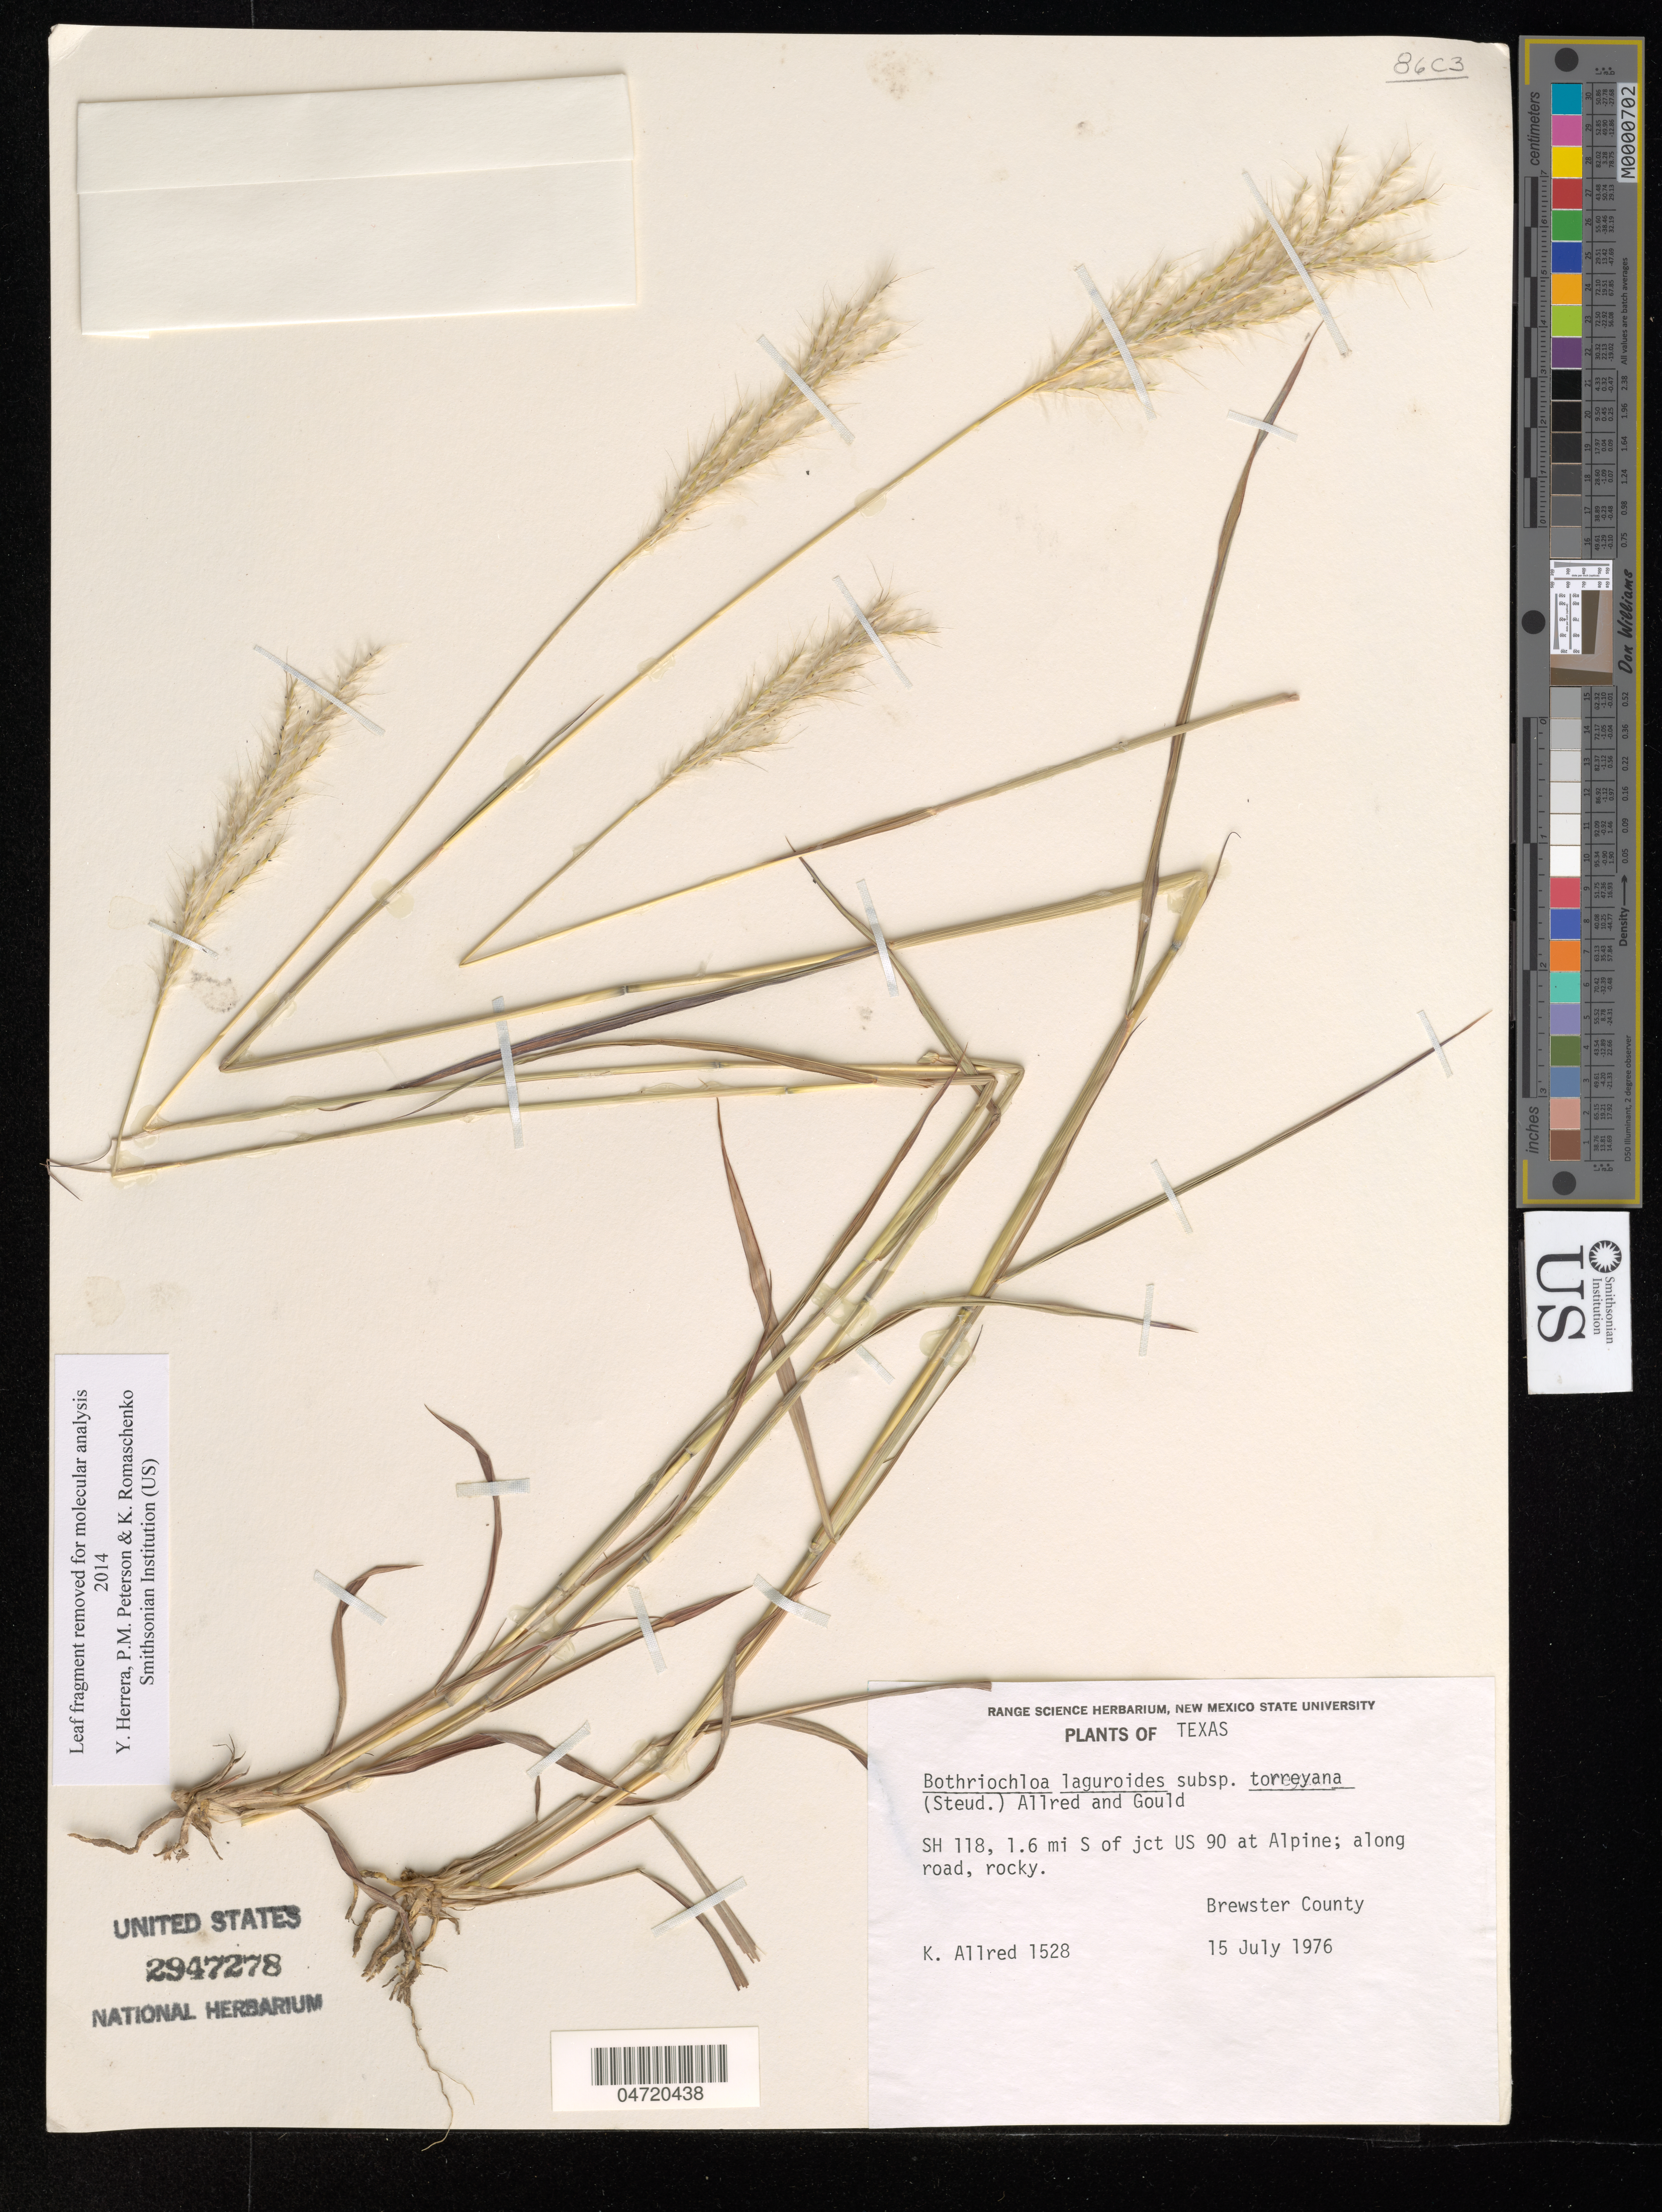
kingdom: Plantae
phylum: Tracheophyta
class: Liliopsida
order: Poales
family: Poaceae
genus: Bothriochloa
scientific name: Bothriochloa laguroides subsp. torreyana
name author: (Steud.) Allred & Gould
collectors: K. Allred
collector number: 1528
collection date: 1976-07-15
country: United States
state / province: Texas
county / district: Brewster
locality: SH 118, 1.6 mi S of jct US 90 at Alpine; along road, rocky. Brewster County.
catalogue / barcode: US 2947278